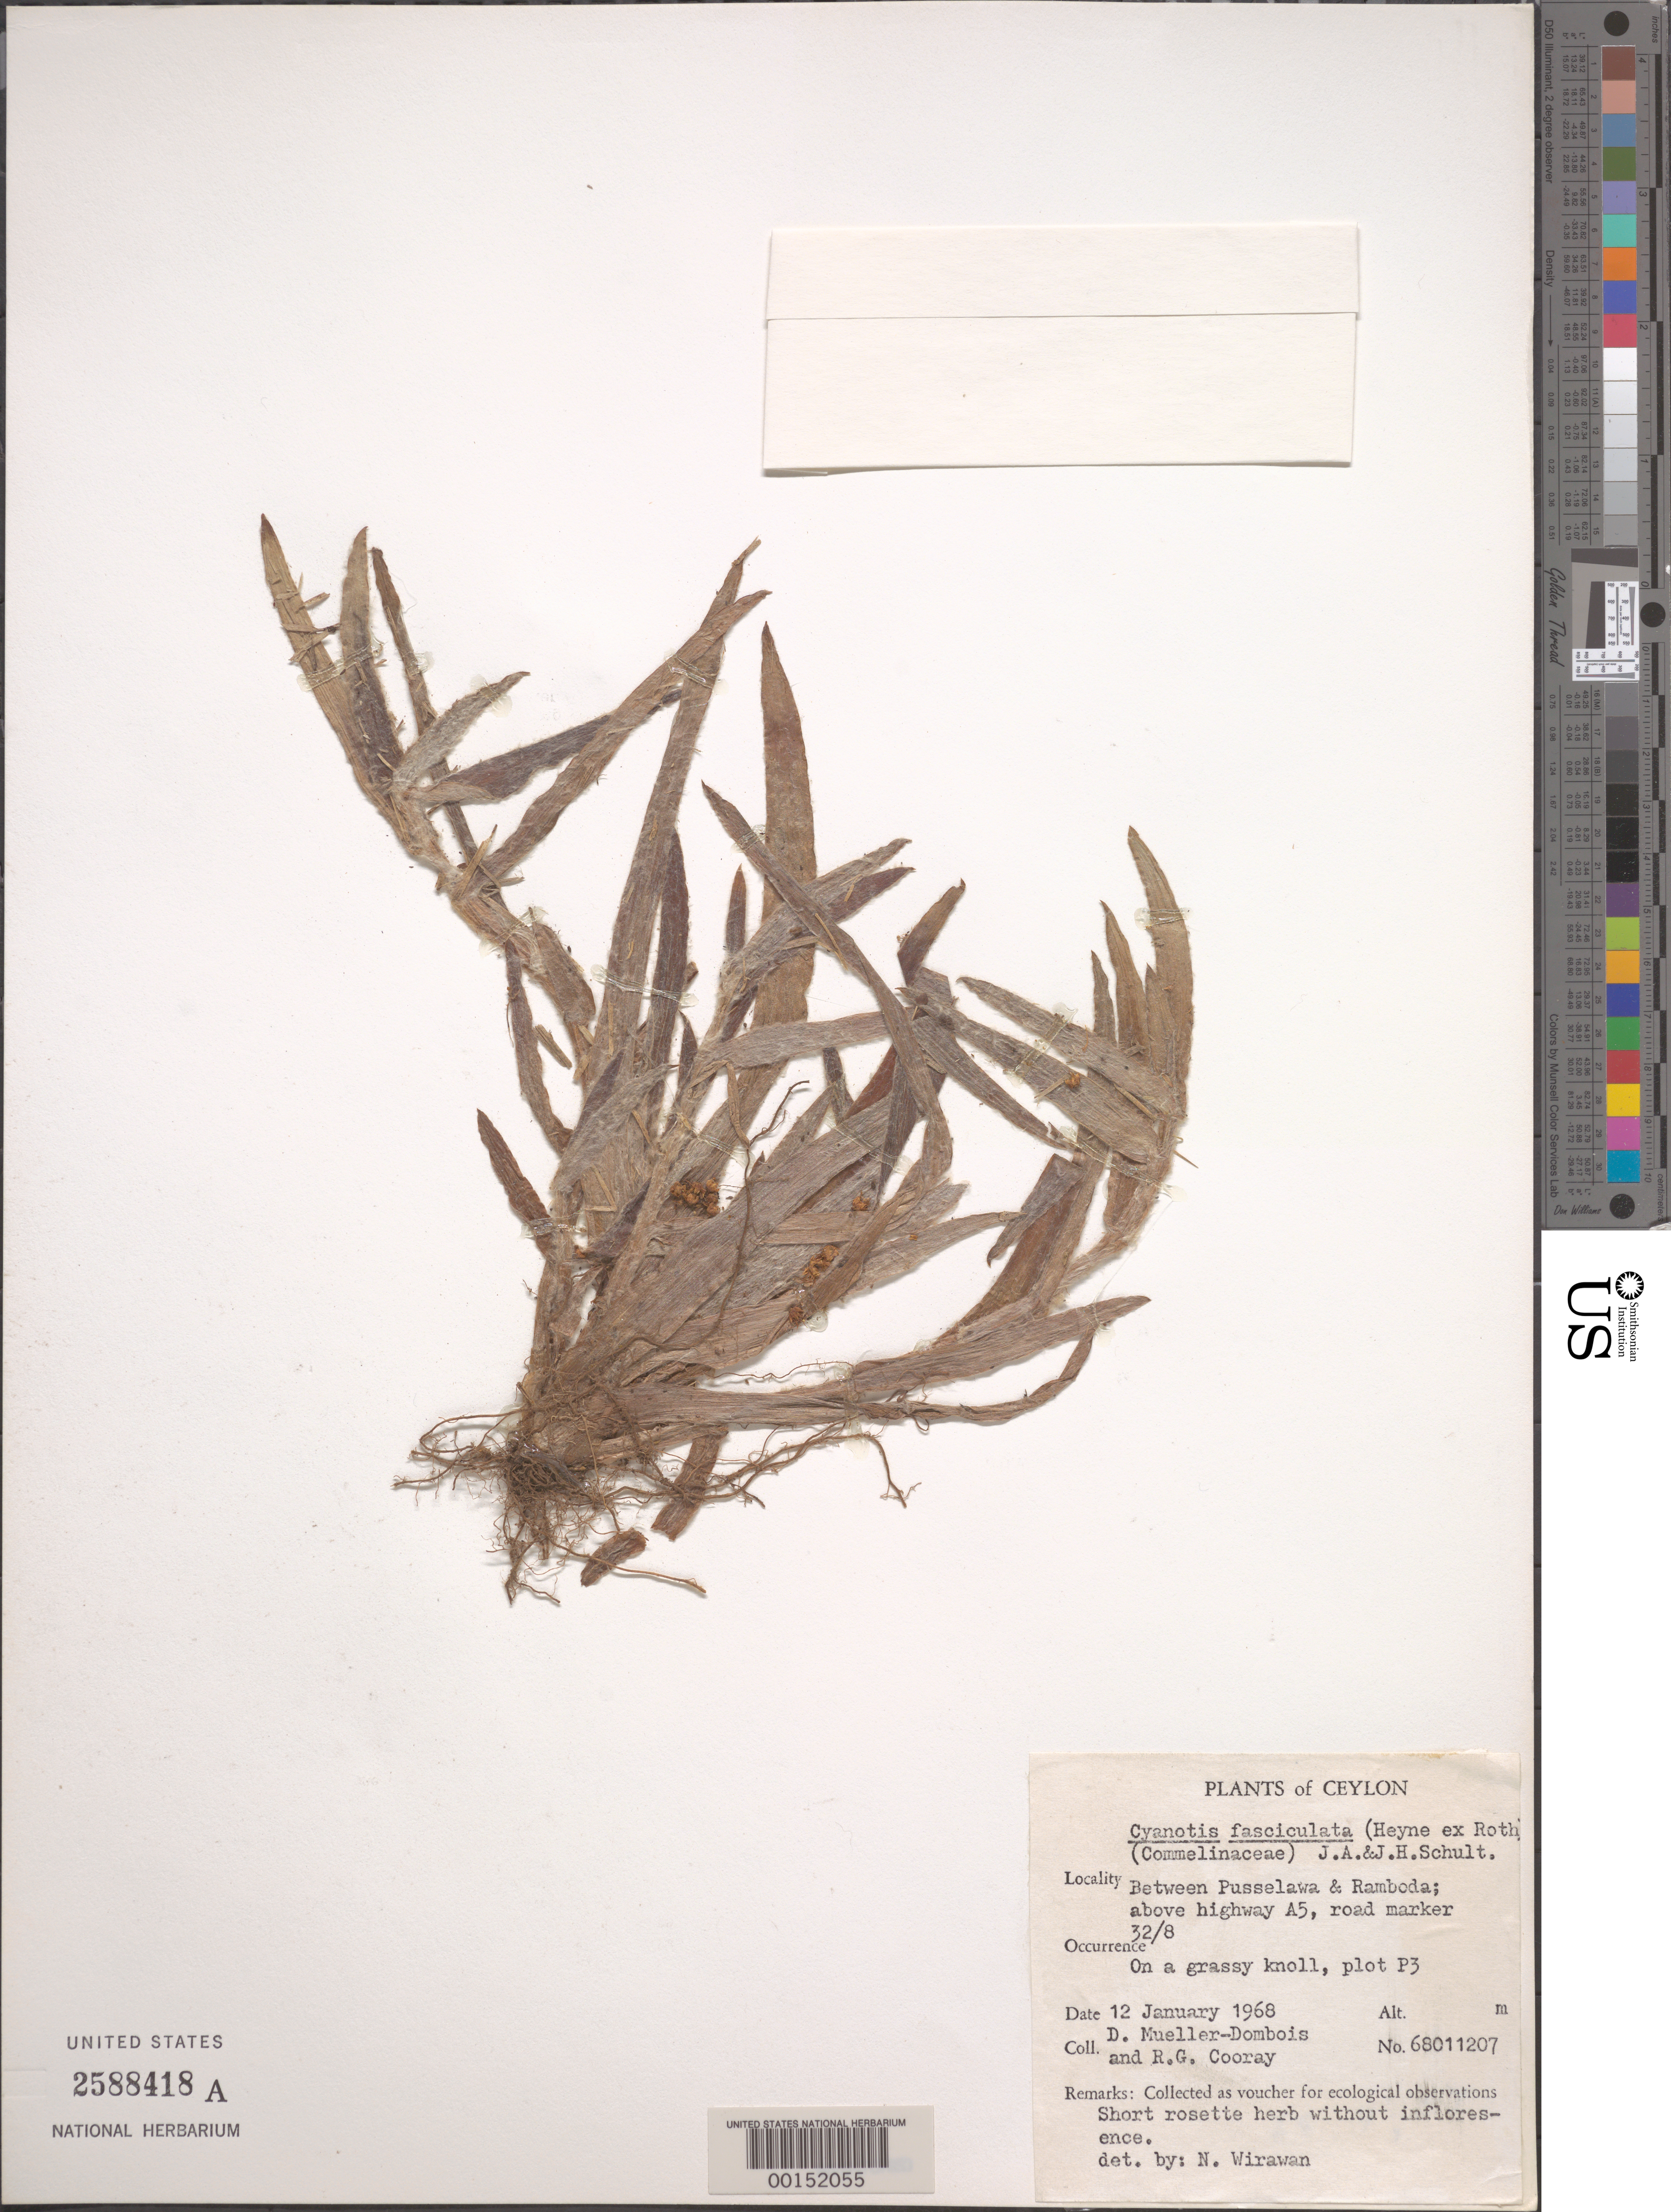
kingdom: Plantae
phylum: Tracheophyta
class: Liliopsida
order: Commelinales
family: Commelinaceae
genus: Cyanotis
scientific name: Cyanotis sp.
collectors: D. Mueller-Dombois & R. Cooray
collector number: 68011207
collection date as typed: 12 Jan 1968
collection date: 1968-01-12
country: Sri Lanka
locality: Between pusselawa and ramboda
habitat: Grassy knoll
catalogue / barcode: US 2588418A